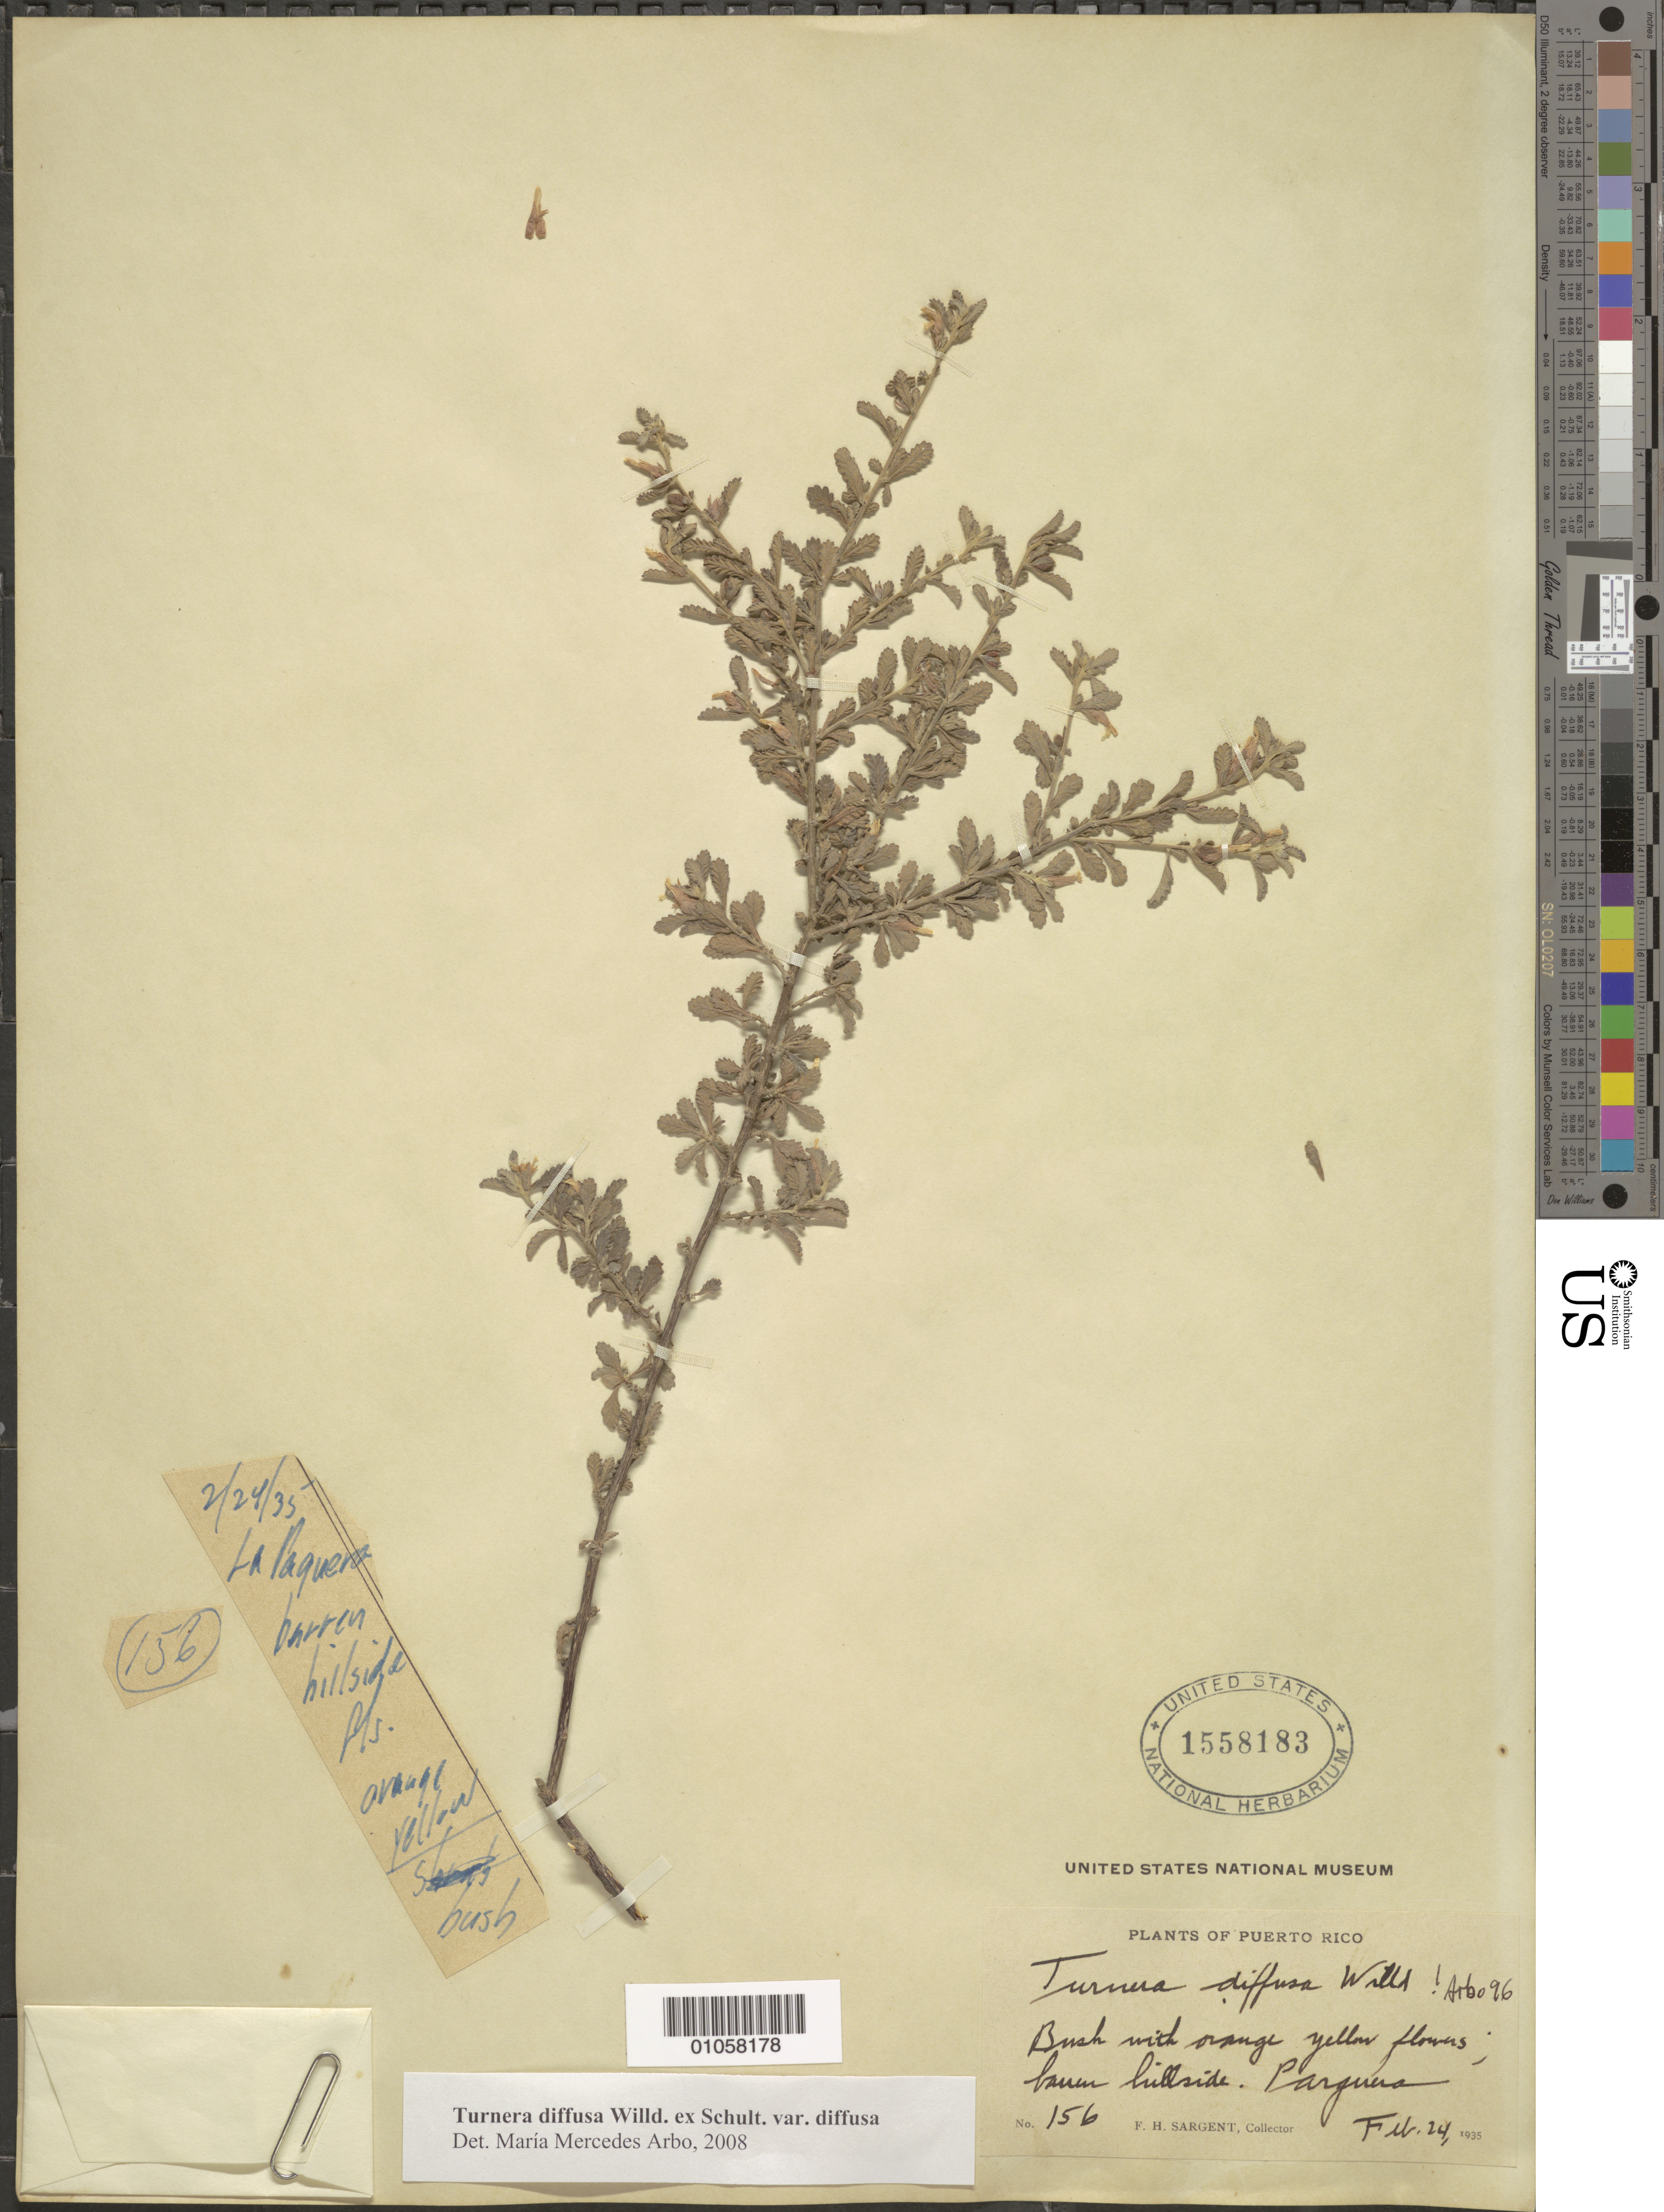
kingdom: Plantae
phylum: Tracheophyta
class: Magnoliopsida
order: Malpighiales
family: Turneraceae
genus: Turnera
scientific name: Turnera diffusa var. diffusa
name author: Willd. ex Schult.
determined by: Arbo, M. M.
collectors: F. H. Sargent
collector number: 156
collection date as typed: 24 Feb 1935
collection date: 1935-02-24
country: Puerto Rico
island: Puerto Rico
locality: Parquera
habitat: Barren hillside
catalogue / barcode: US 1558183